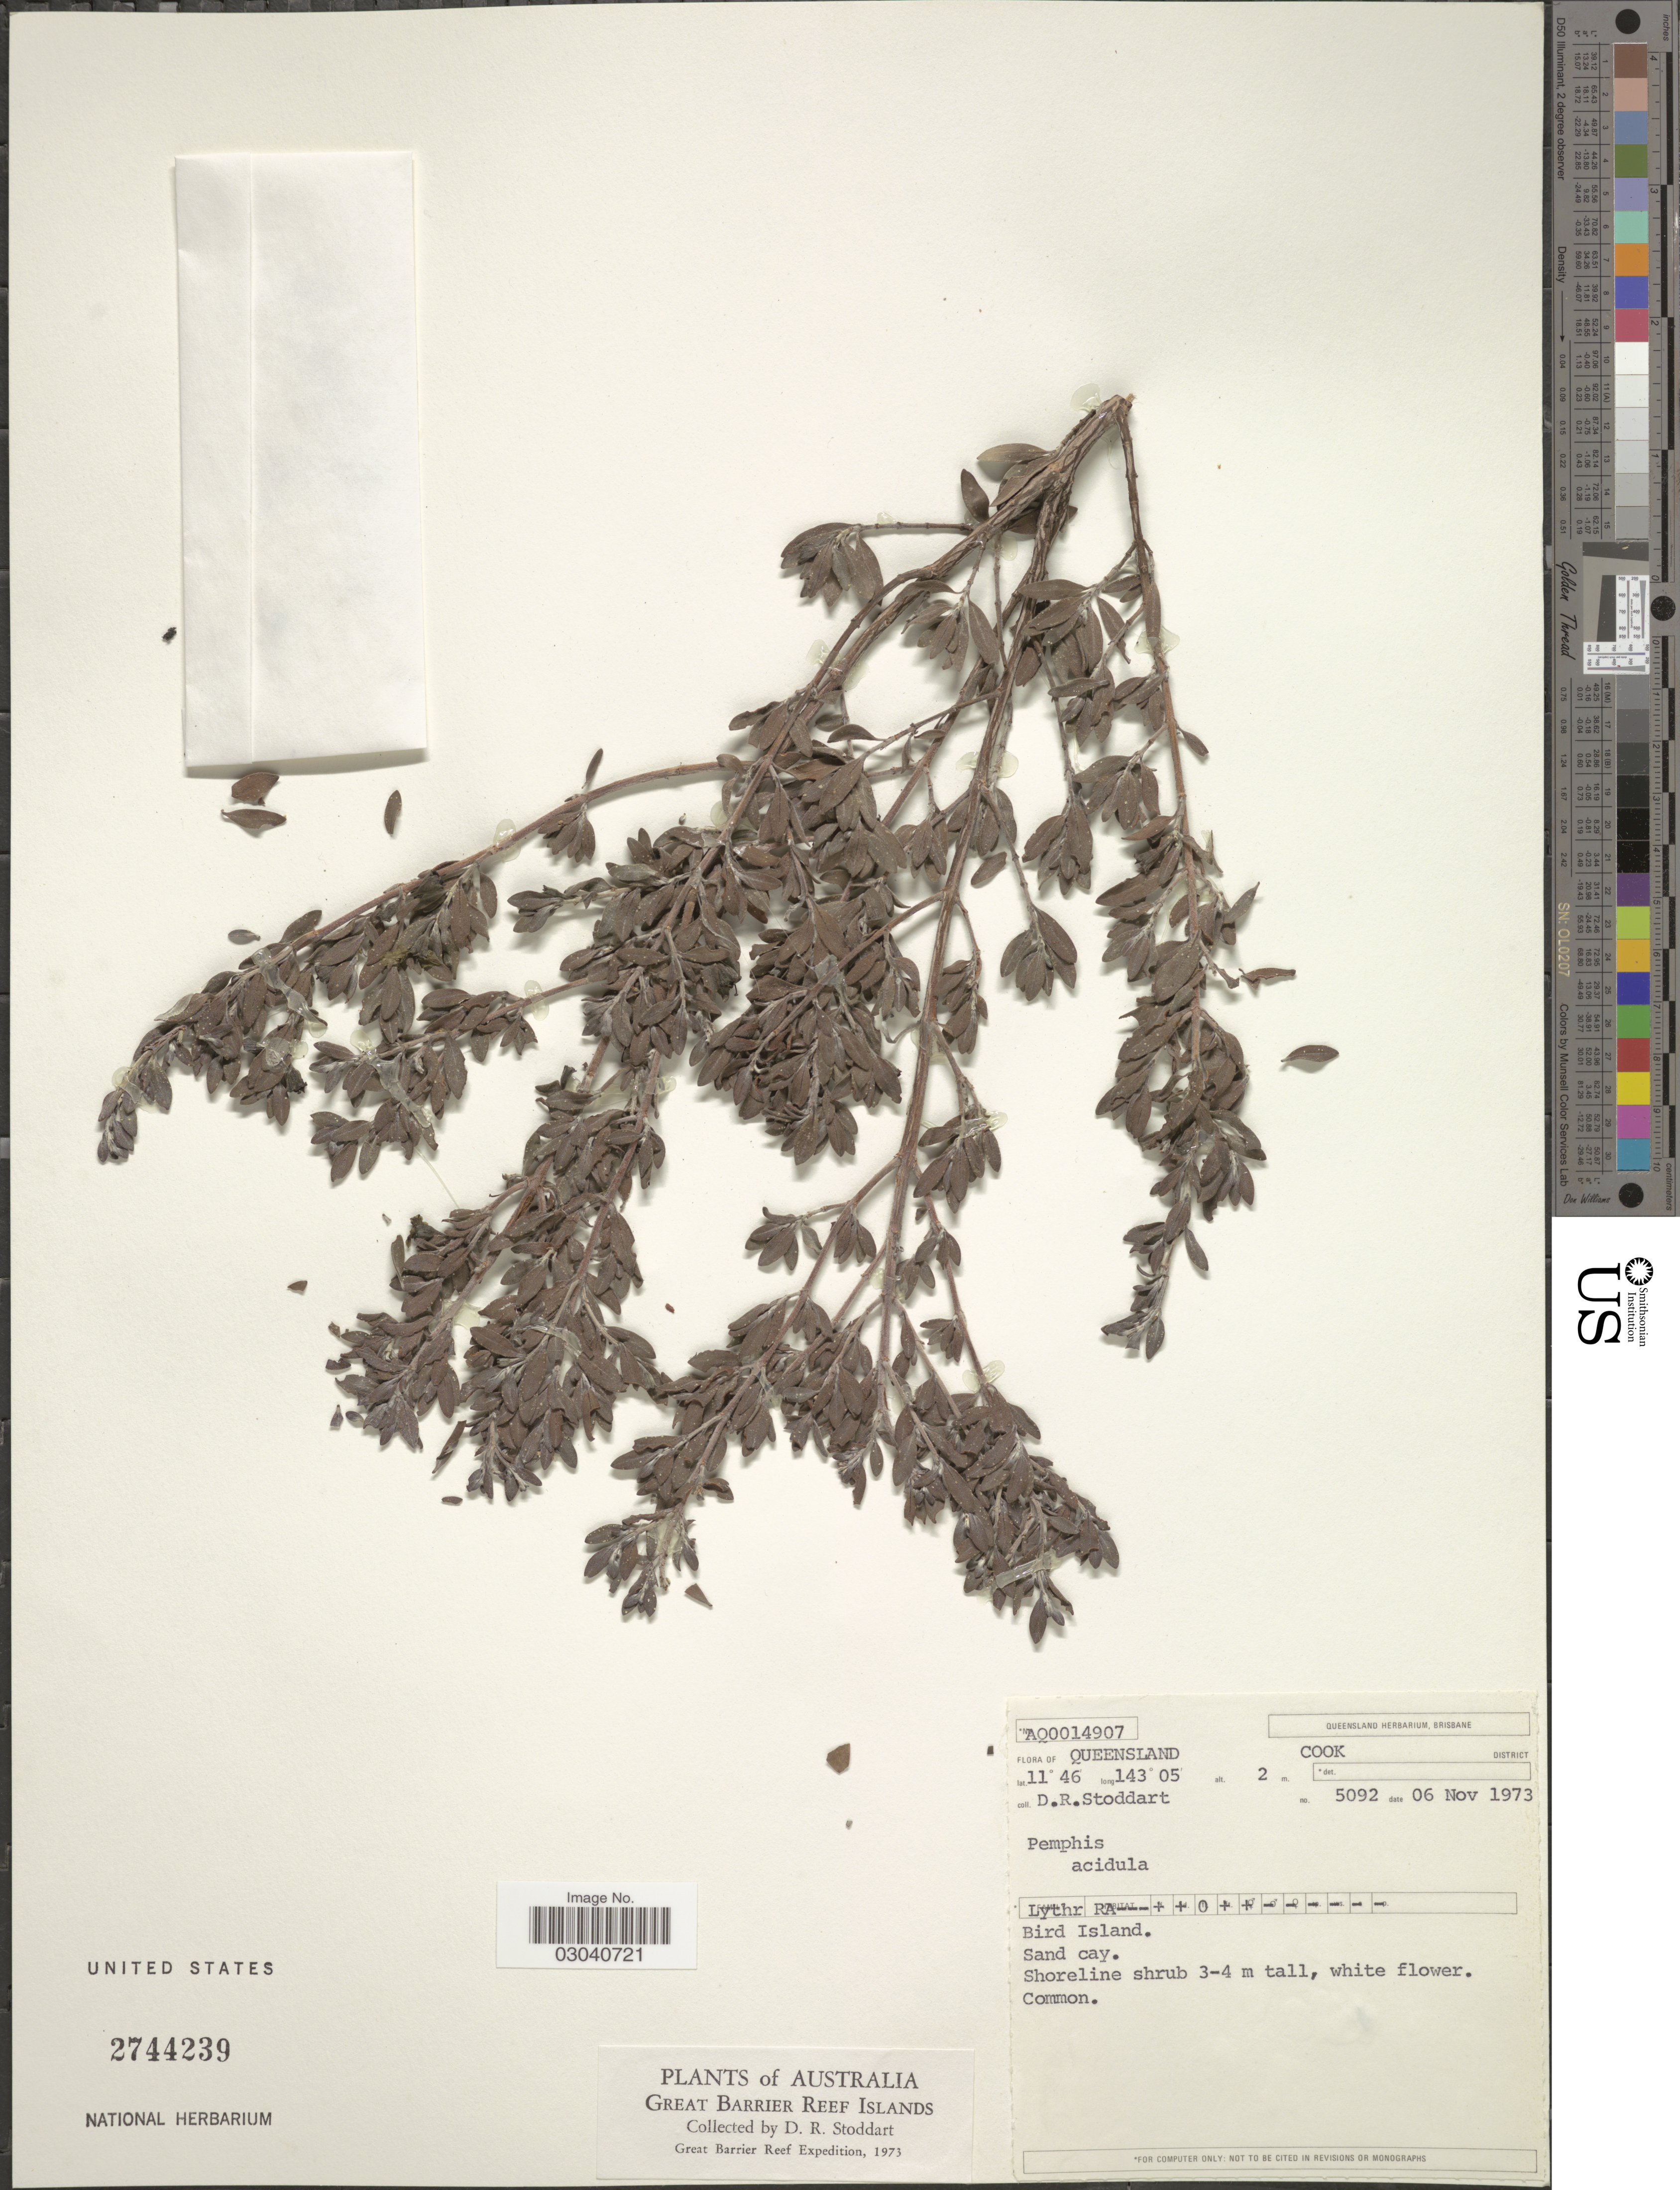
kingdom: Plantae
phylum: Tracheophyta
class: Magnoliopsida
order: Myrtales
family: Lythraceae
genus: Pemphis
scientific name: Pemphis acidula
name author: J.R. Forst. & G. Forst.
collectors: D. R. Stoddart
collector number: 5092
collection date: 1973-11-06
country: Australia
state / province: Queensland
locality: Great Barrier Reef Islands. Cook District. Bird Island.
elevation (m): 2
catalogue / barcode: US 2744239